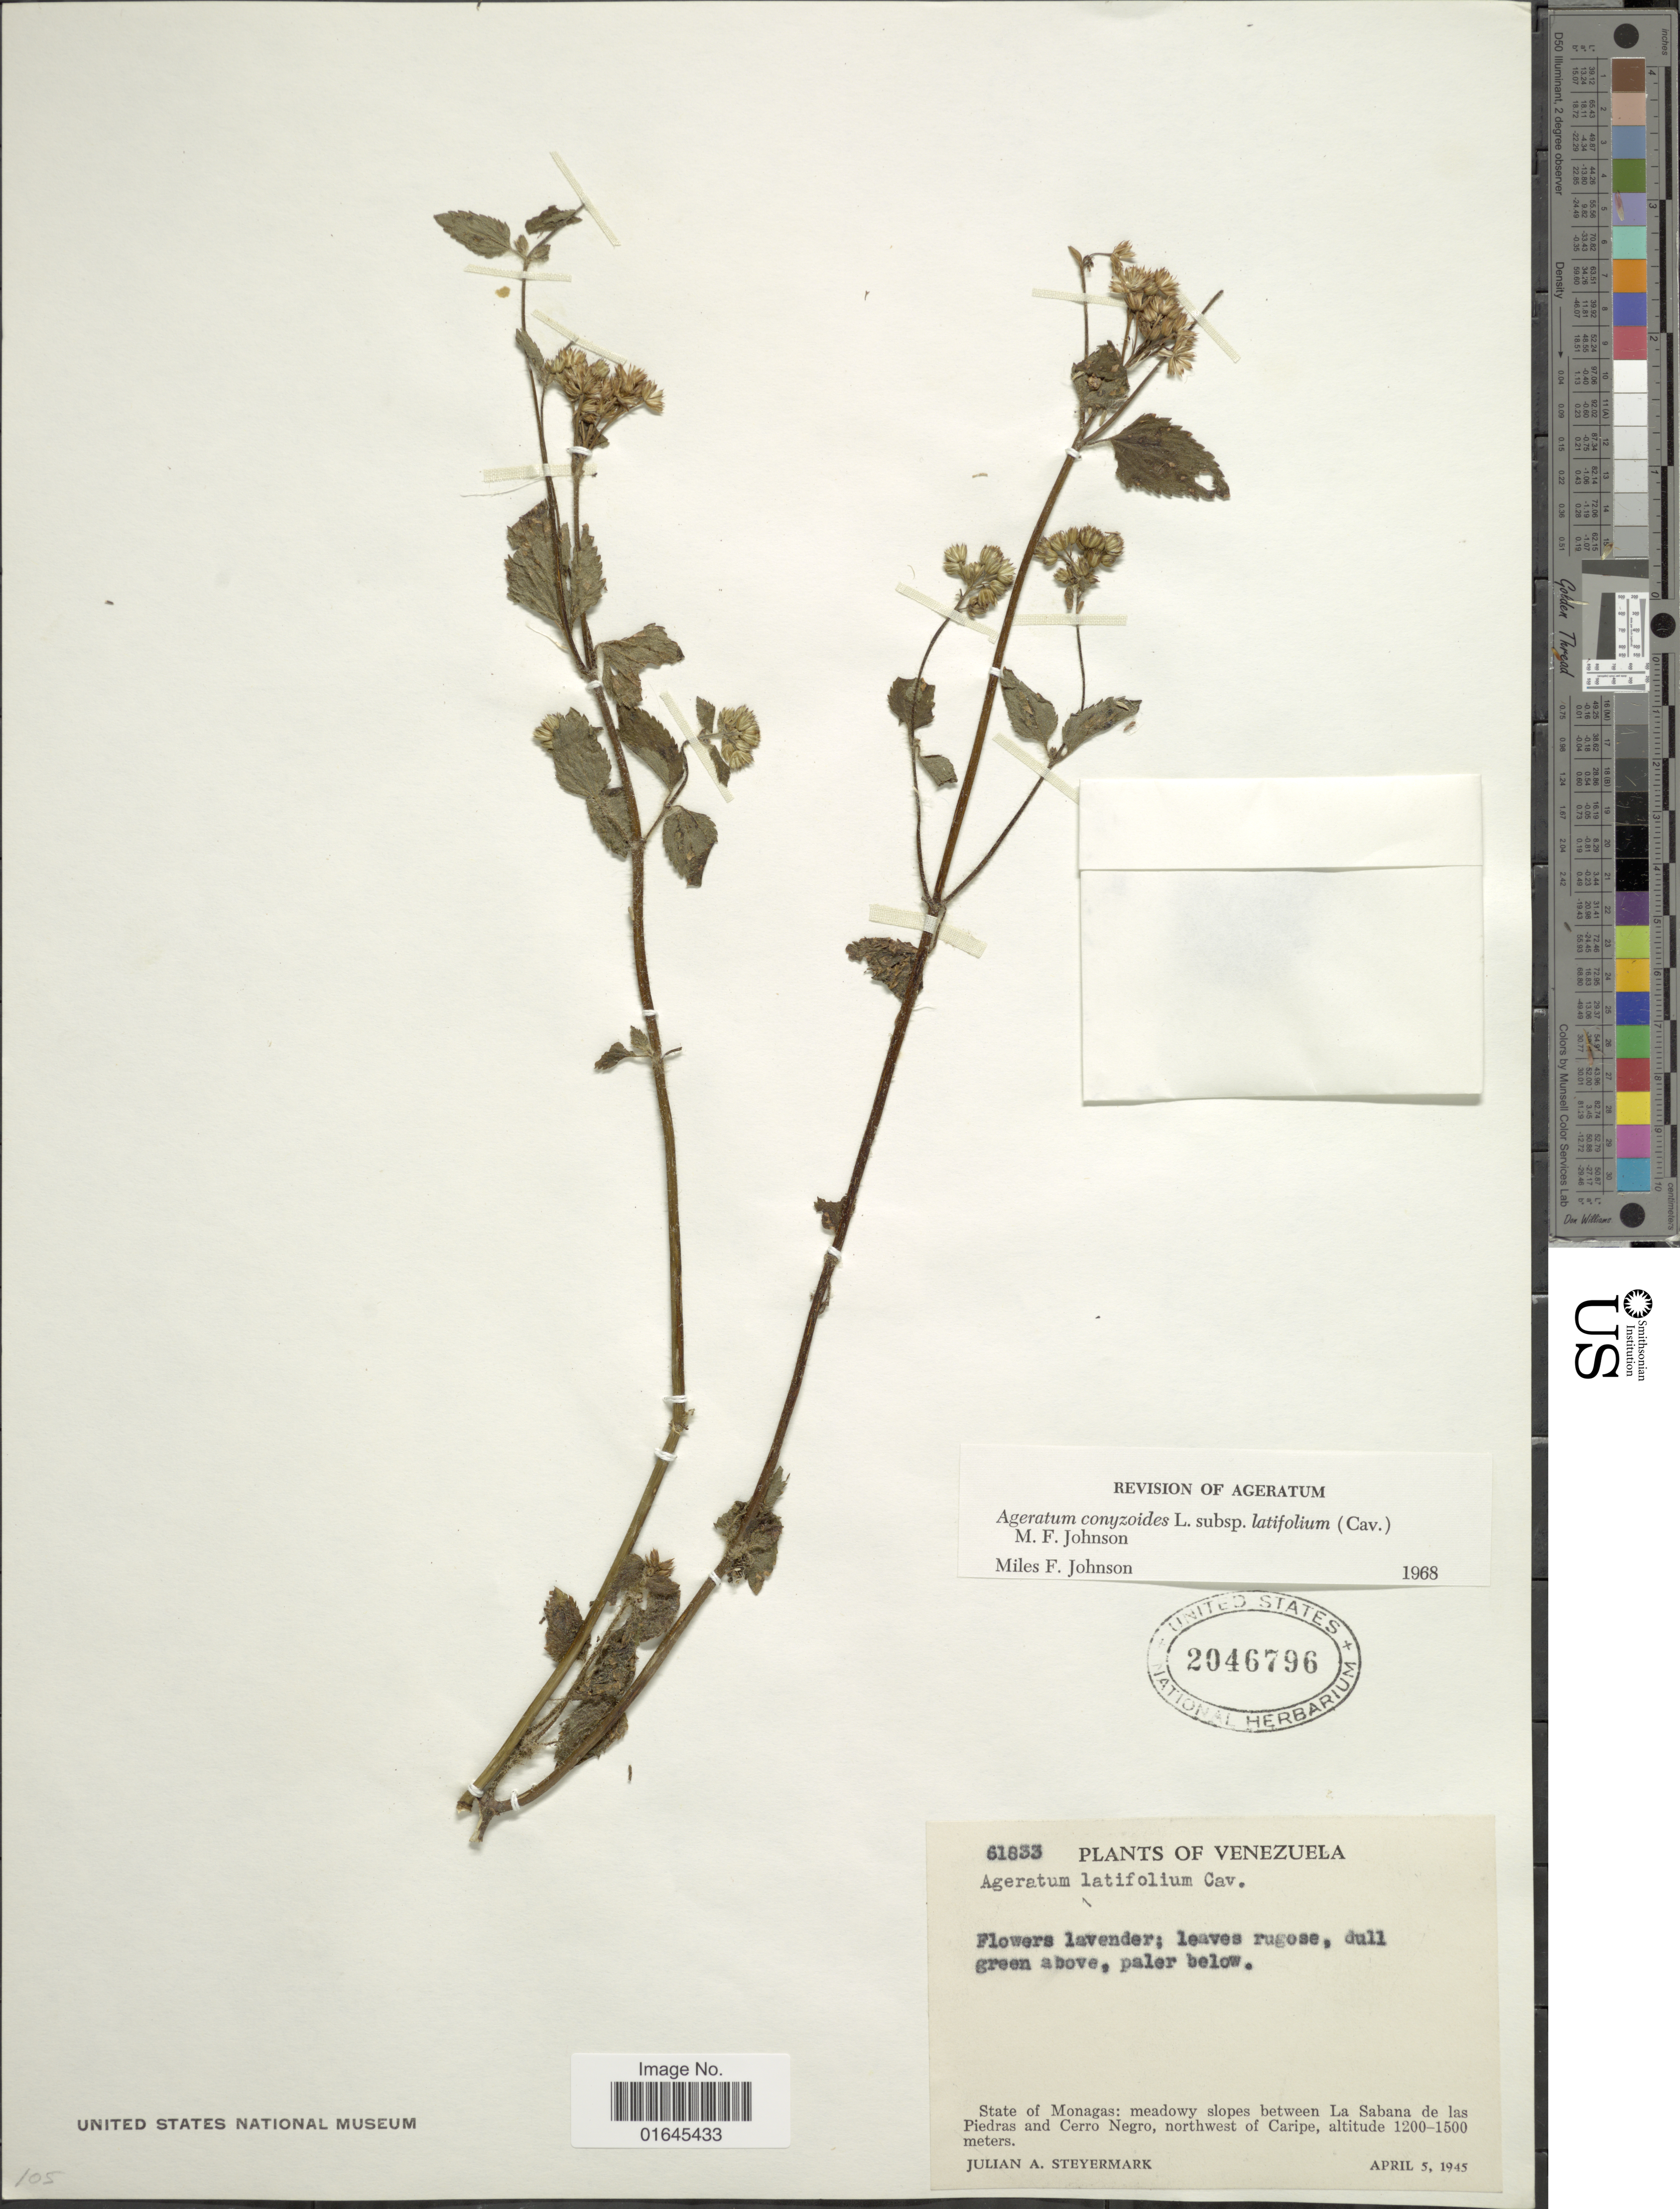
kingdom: Plantae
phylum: Tracheophyta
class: Magnoliopsida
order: Asterales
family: Asteraceae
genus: Ageratum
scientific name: Ageratum conyzoides subsp. latifolium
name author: (Cav.) M.F. Johnson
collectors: J. Steyermark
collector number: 61833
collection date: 1945-04-05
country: Venezuela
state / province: Monagas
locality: Meadowy slopes between La Sabana de las Piedras and Cerro Negro, northwest of Caripe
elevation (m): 1200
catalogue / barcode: US 2046796